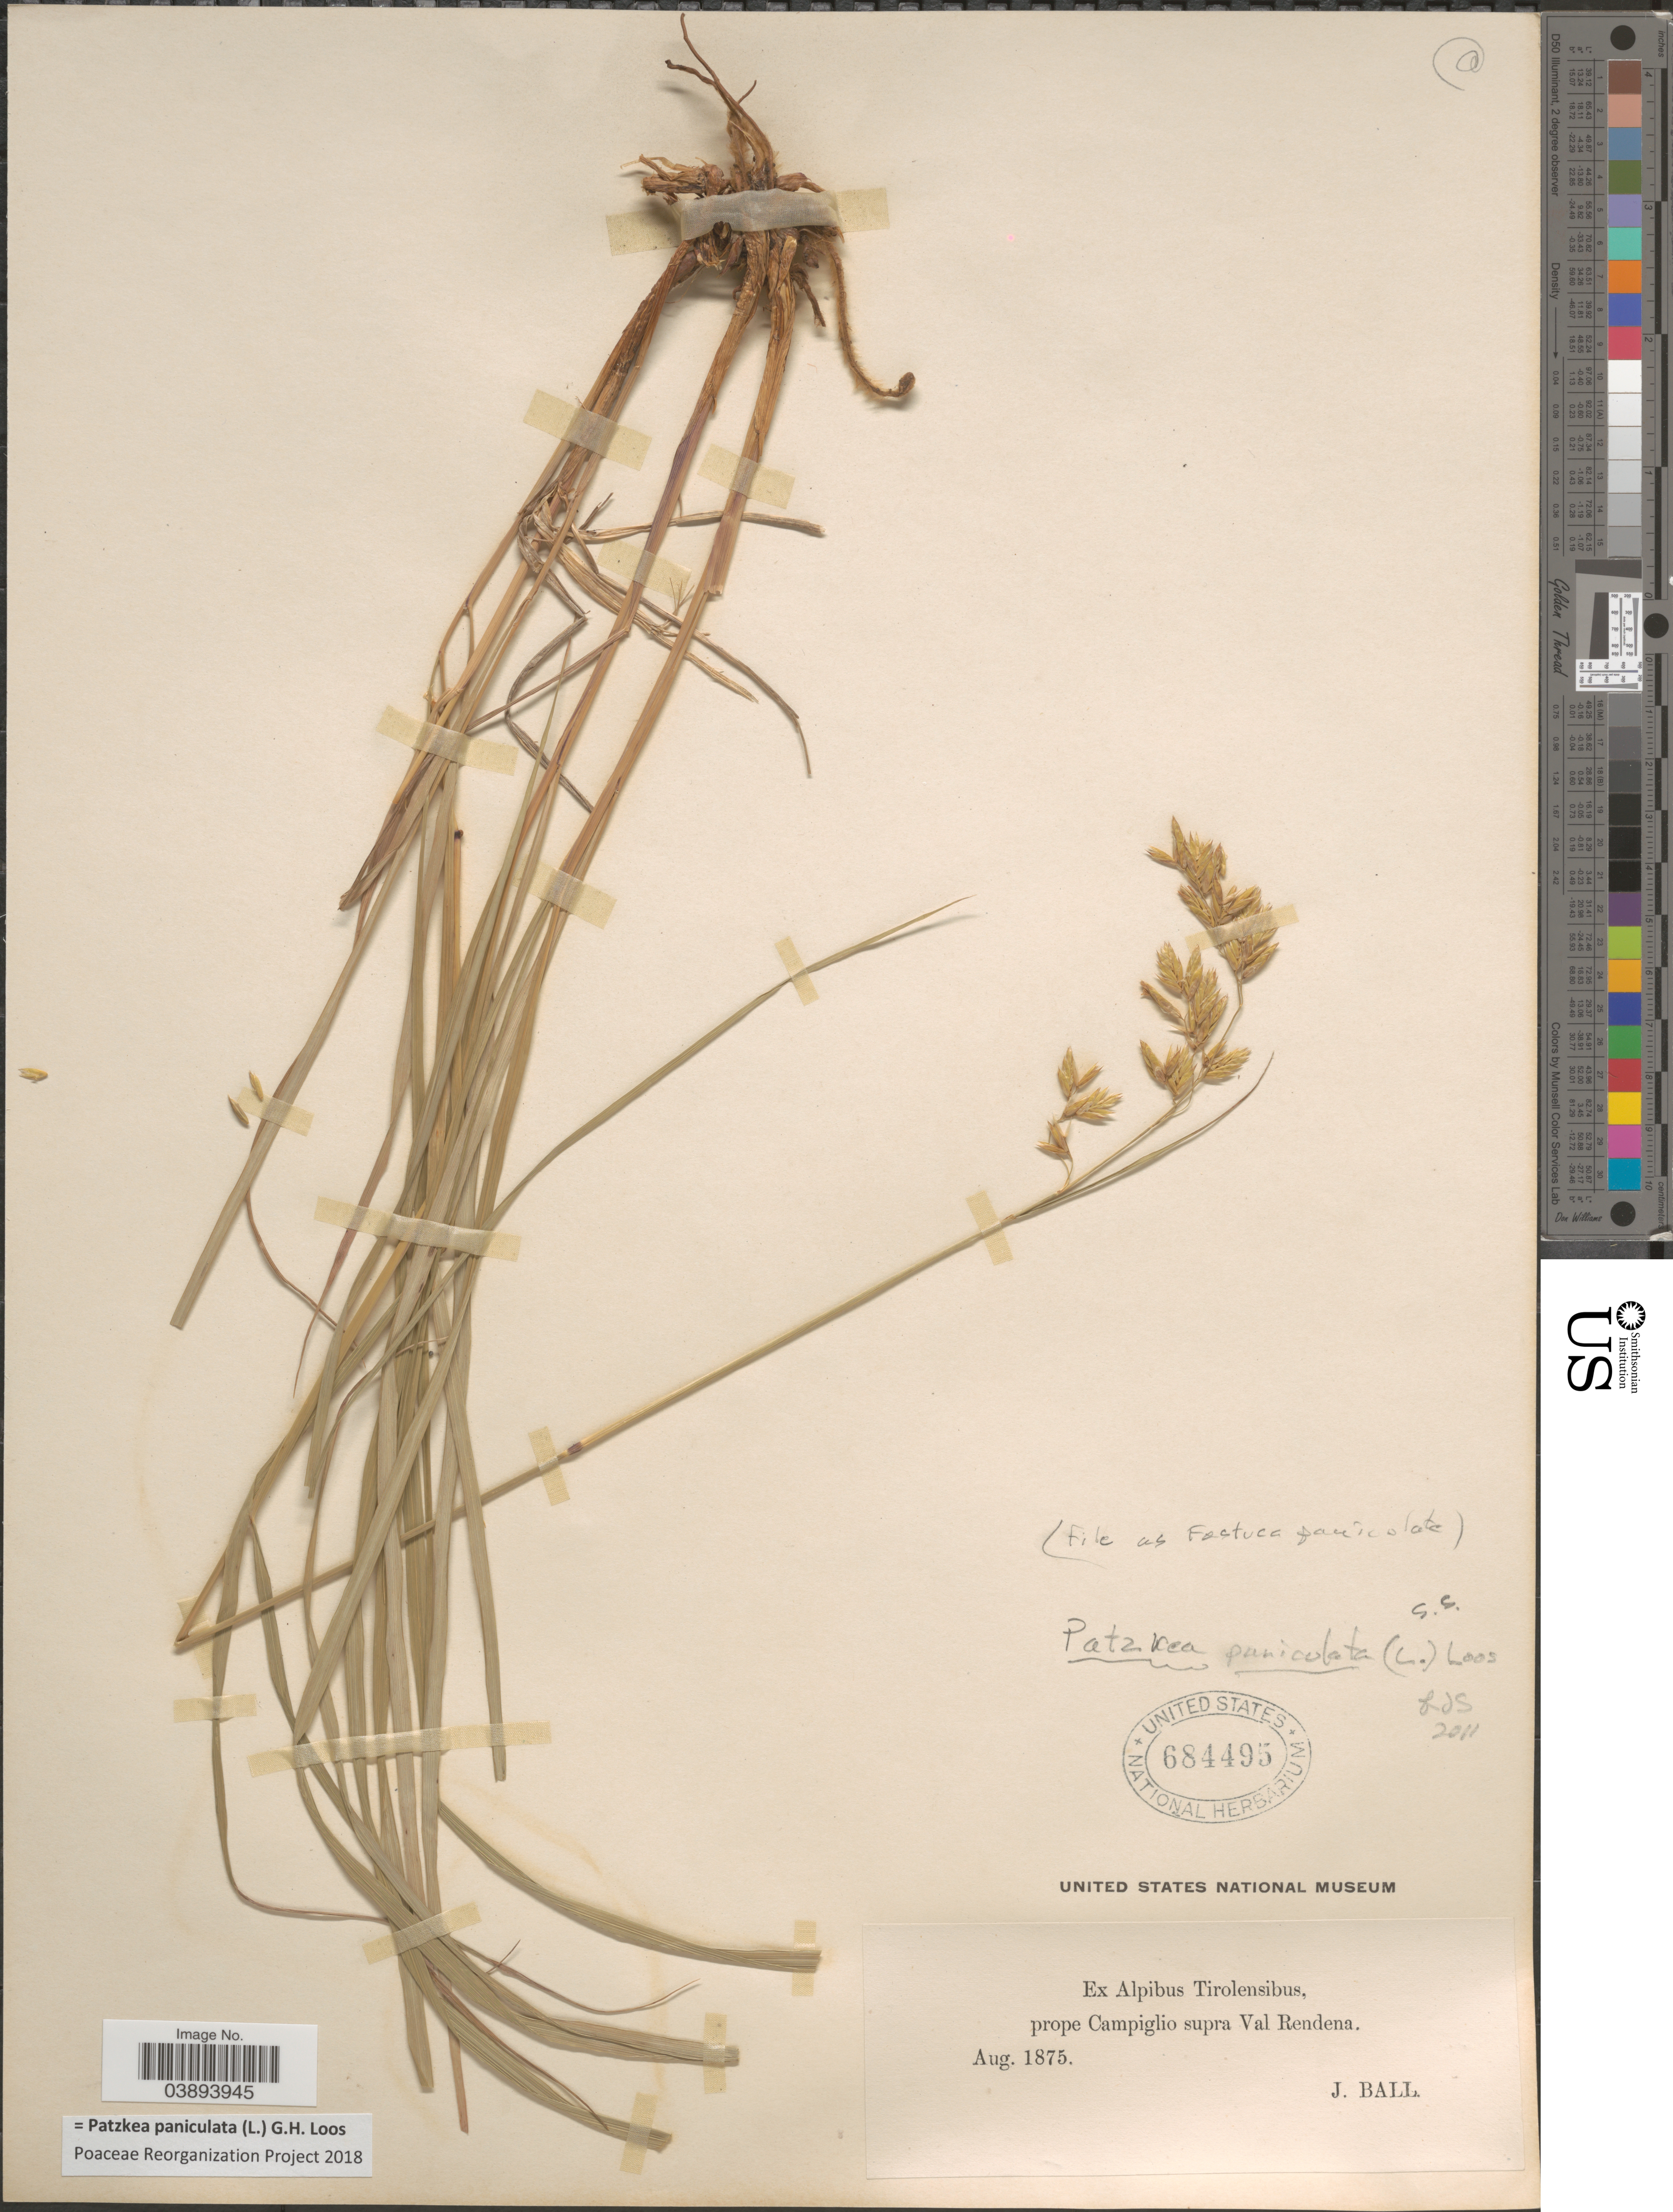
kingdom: Plantae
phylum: Tracheophyta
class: Liliopsida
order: Poales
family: Poaceae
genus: Xanthochloa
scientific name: Xanthochloa paniculata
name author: (L.) G. H. Loos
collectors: J. Ball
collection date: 1875-08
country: Italy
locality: Ex Alpibus Tirolensibus, prope Campiglio supra Val Rendena.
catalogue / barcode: US 684495